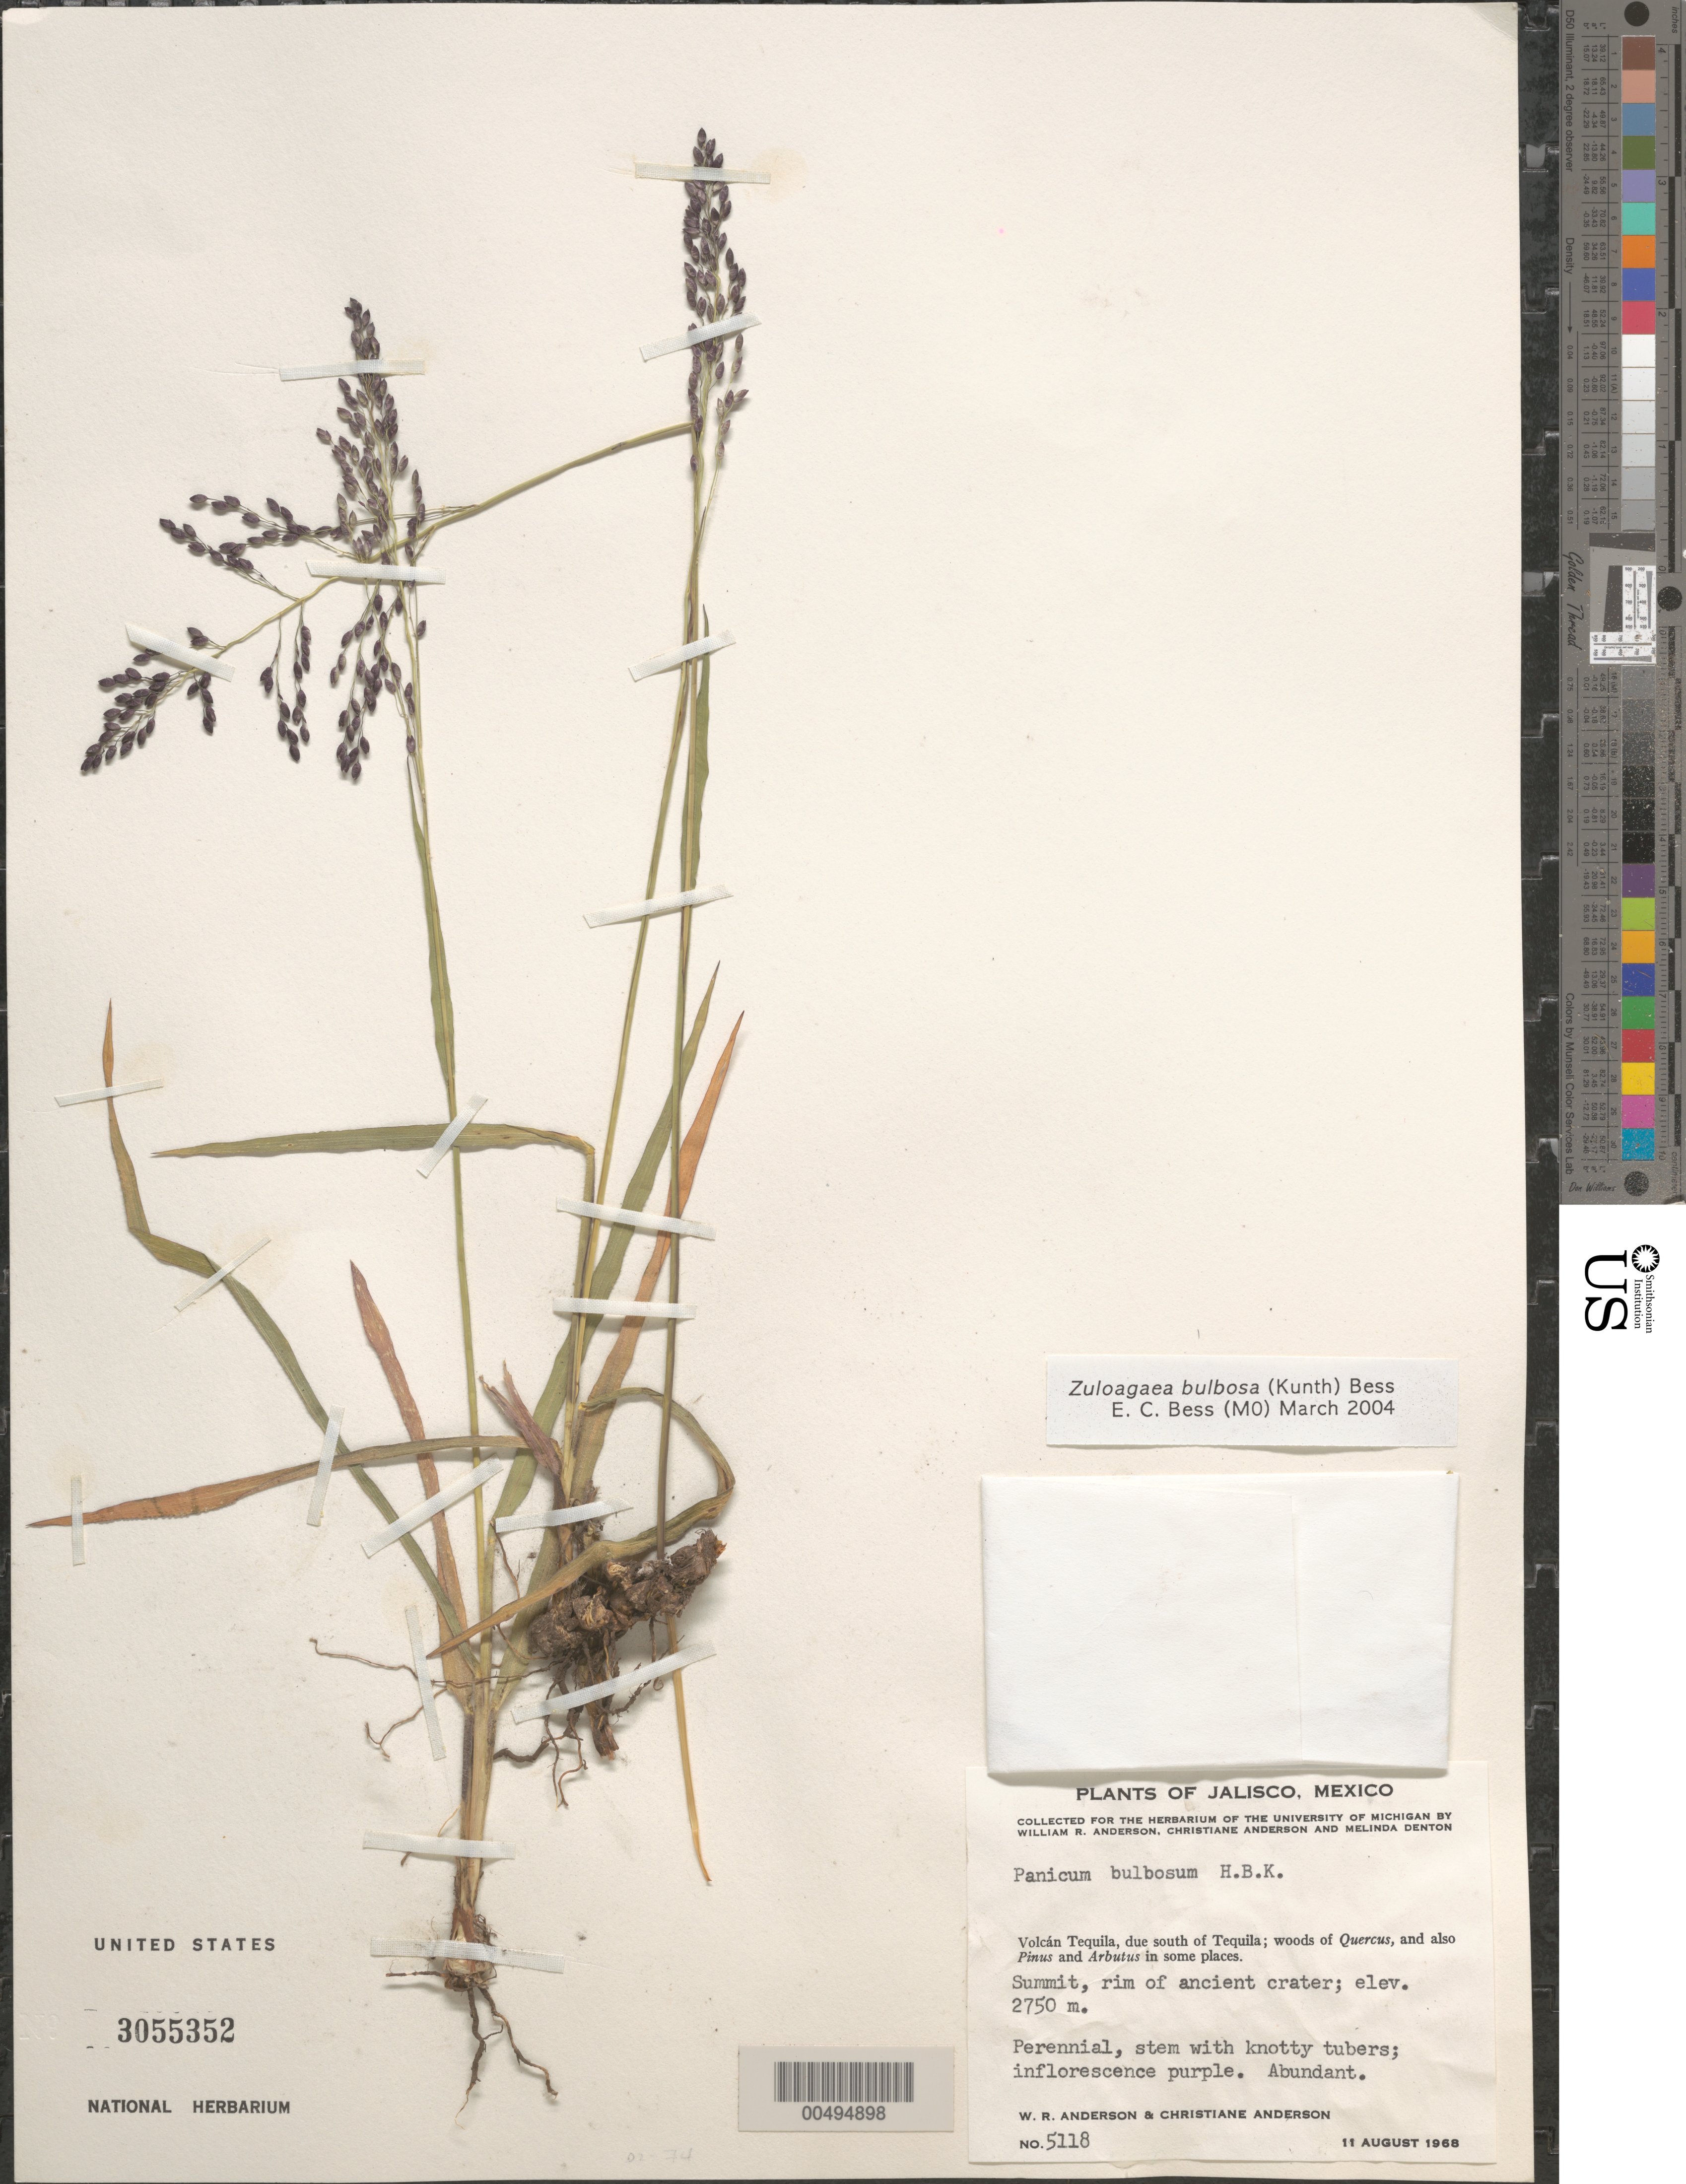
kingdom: Plantae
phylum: Tracheophyta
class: Liliopsida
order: Poales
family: Poaceae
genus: Panicum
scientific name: Panicum bulbosum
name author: Kunth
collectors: W. R. Anderson & C. E. Anderson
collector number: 5118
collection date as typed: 11 Aug 1968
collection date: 1968-08-11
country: Mexico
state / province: Jalisco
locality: Volc n Tequila, due S of Tequila, summit, rim of ancient crater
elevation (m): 2750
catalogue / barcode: US 3055352